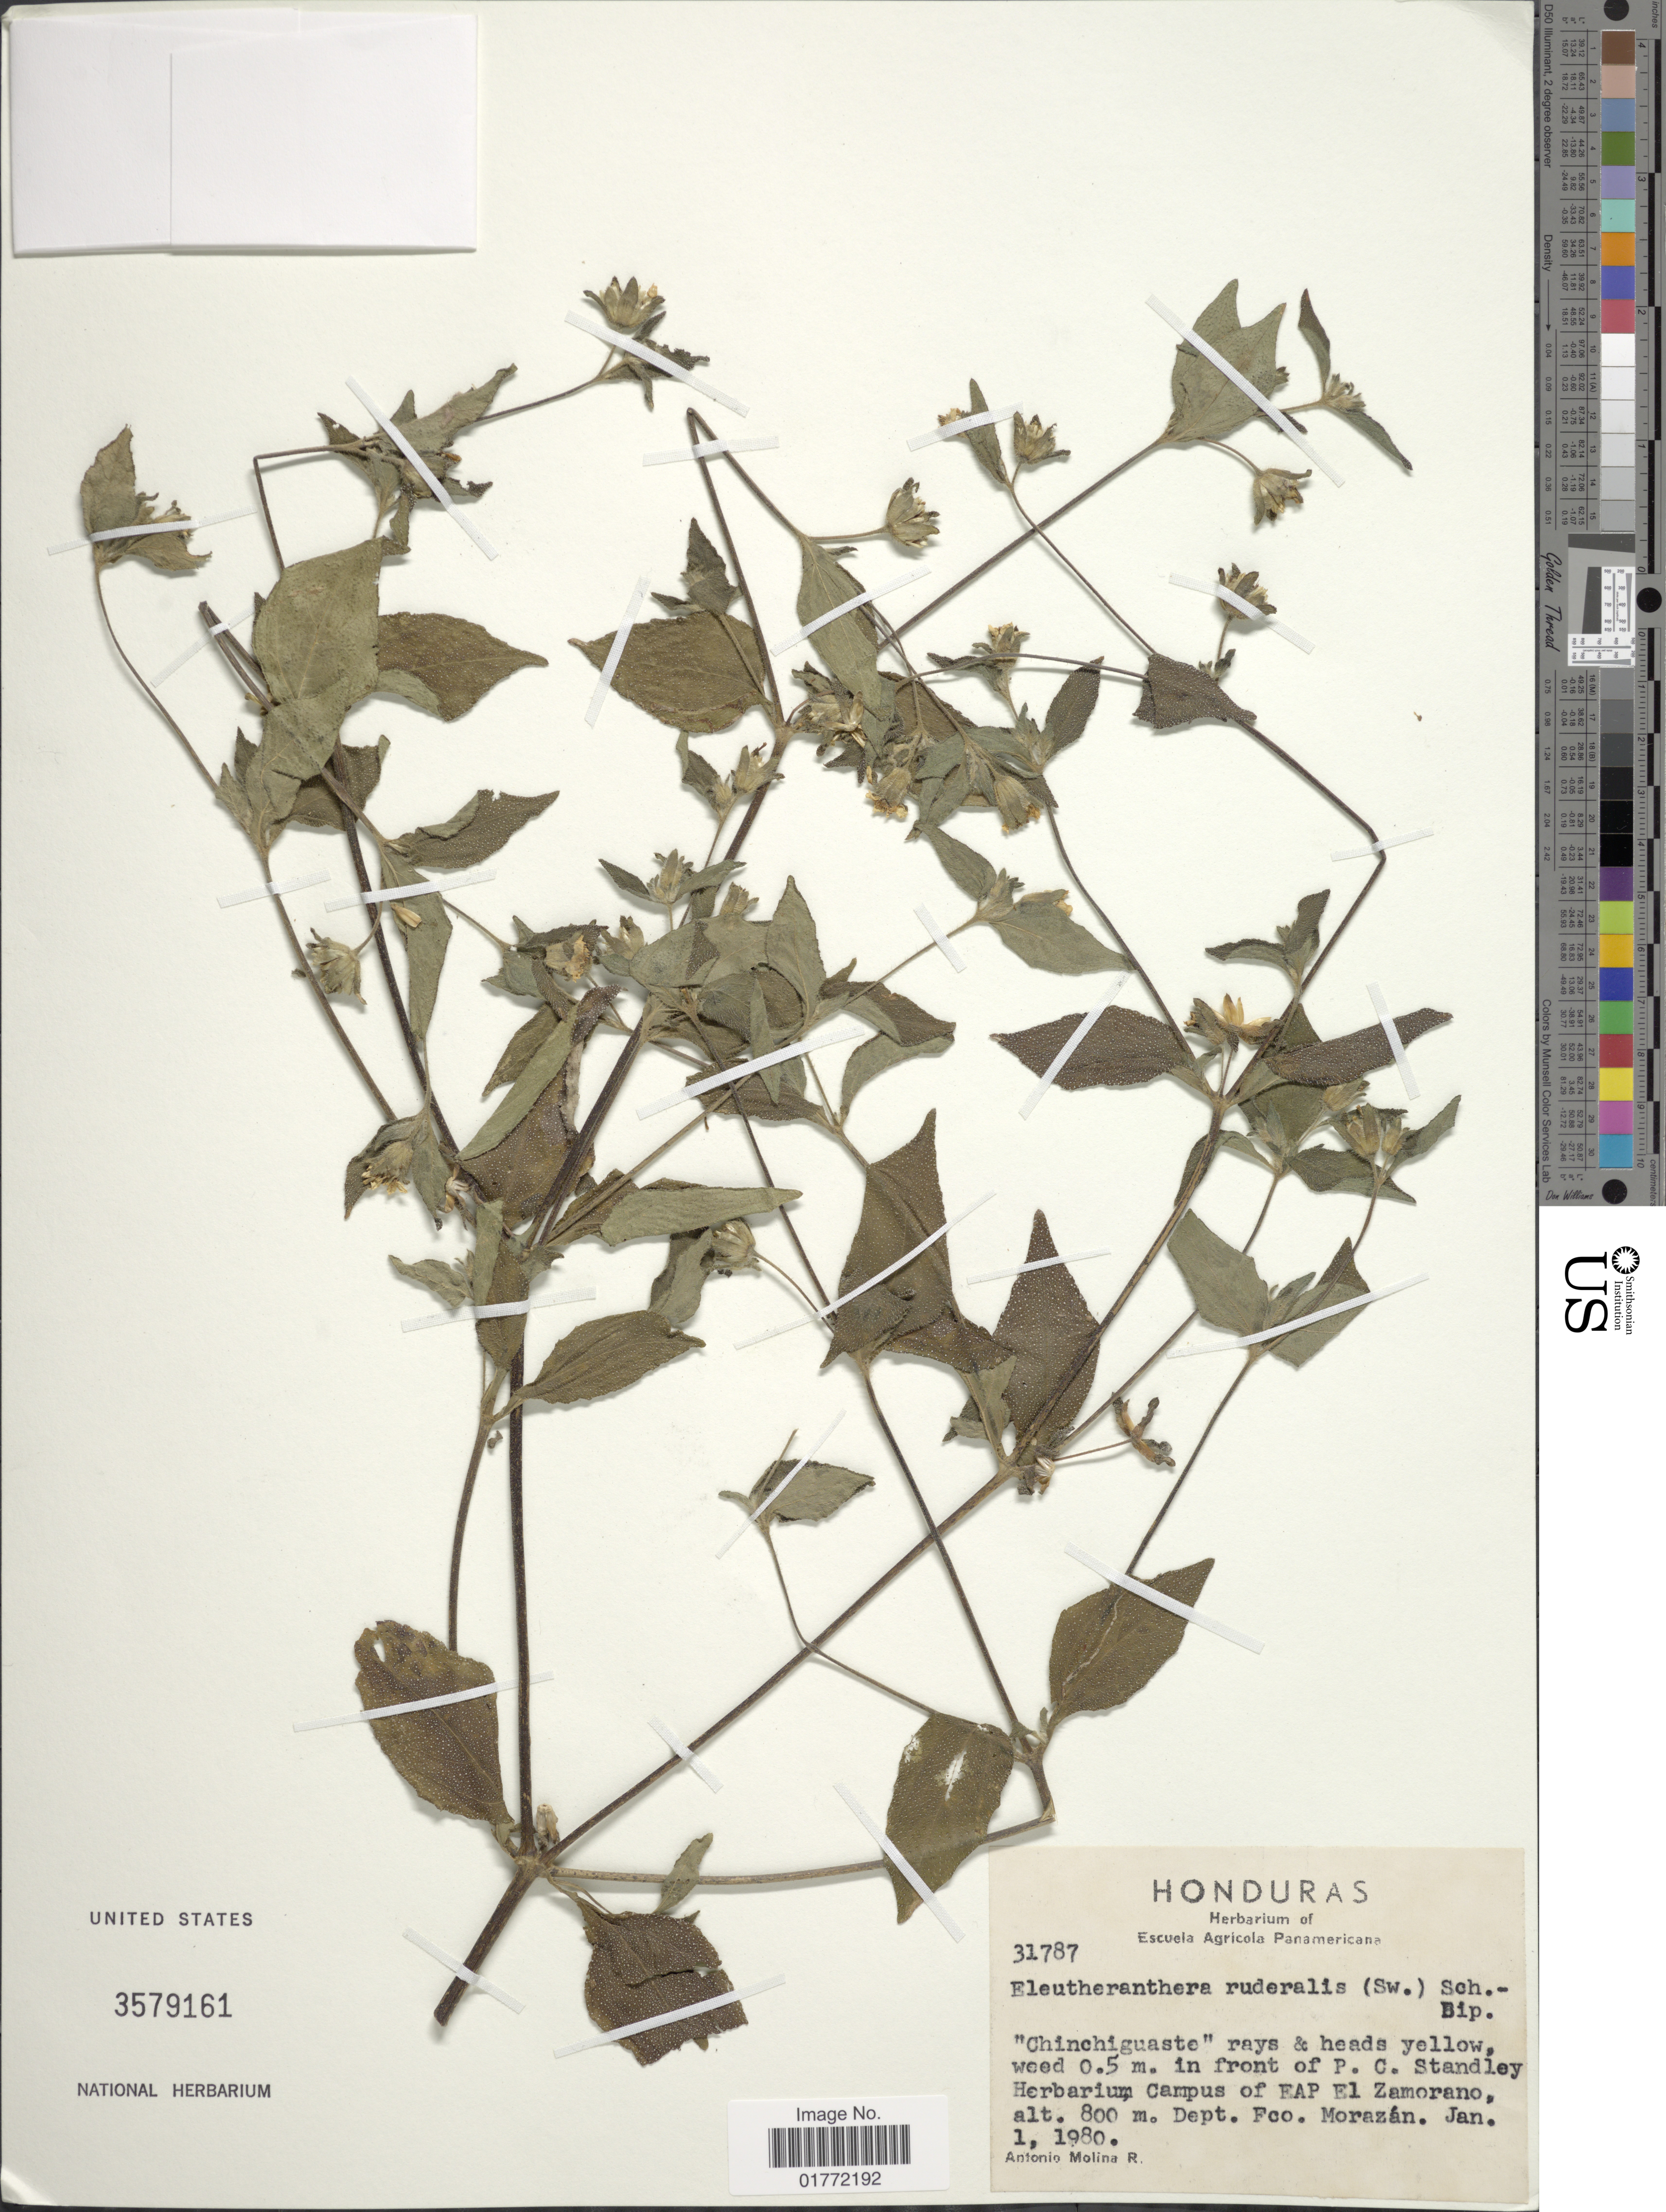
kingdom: Plantae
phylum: Tracheophyta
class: Magnoliopsida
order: Asterales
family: Asteraceae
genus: Eleutheranthera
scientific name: Eleutheranthera ruderalis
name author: (Sw.) Sch. Bip.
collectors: A. Molina R.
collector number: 31787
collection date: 1980-01-01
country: Honduras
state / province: Fco. Morazán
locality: In front of P.C. Standley Herbarium Campus of EAP El Zamorano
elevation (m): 800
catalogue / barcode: US 3579161